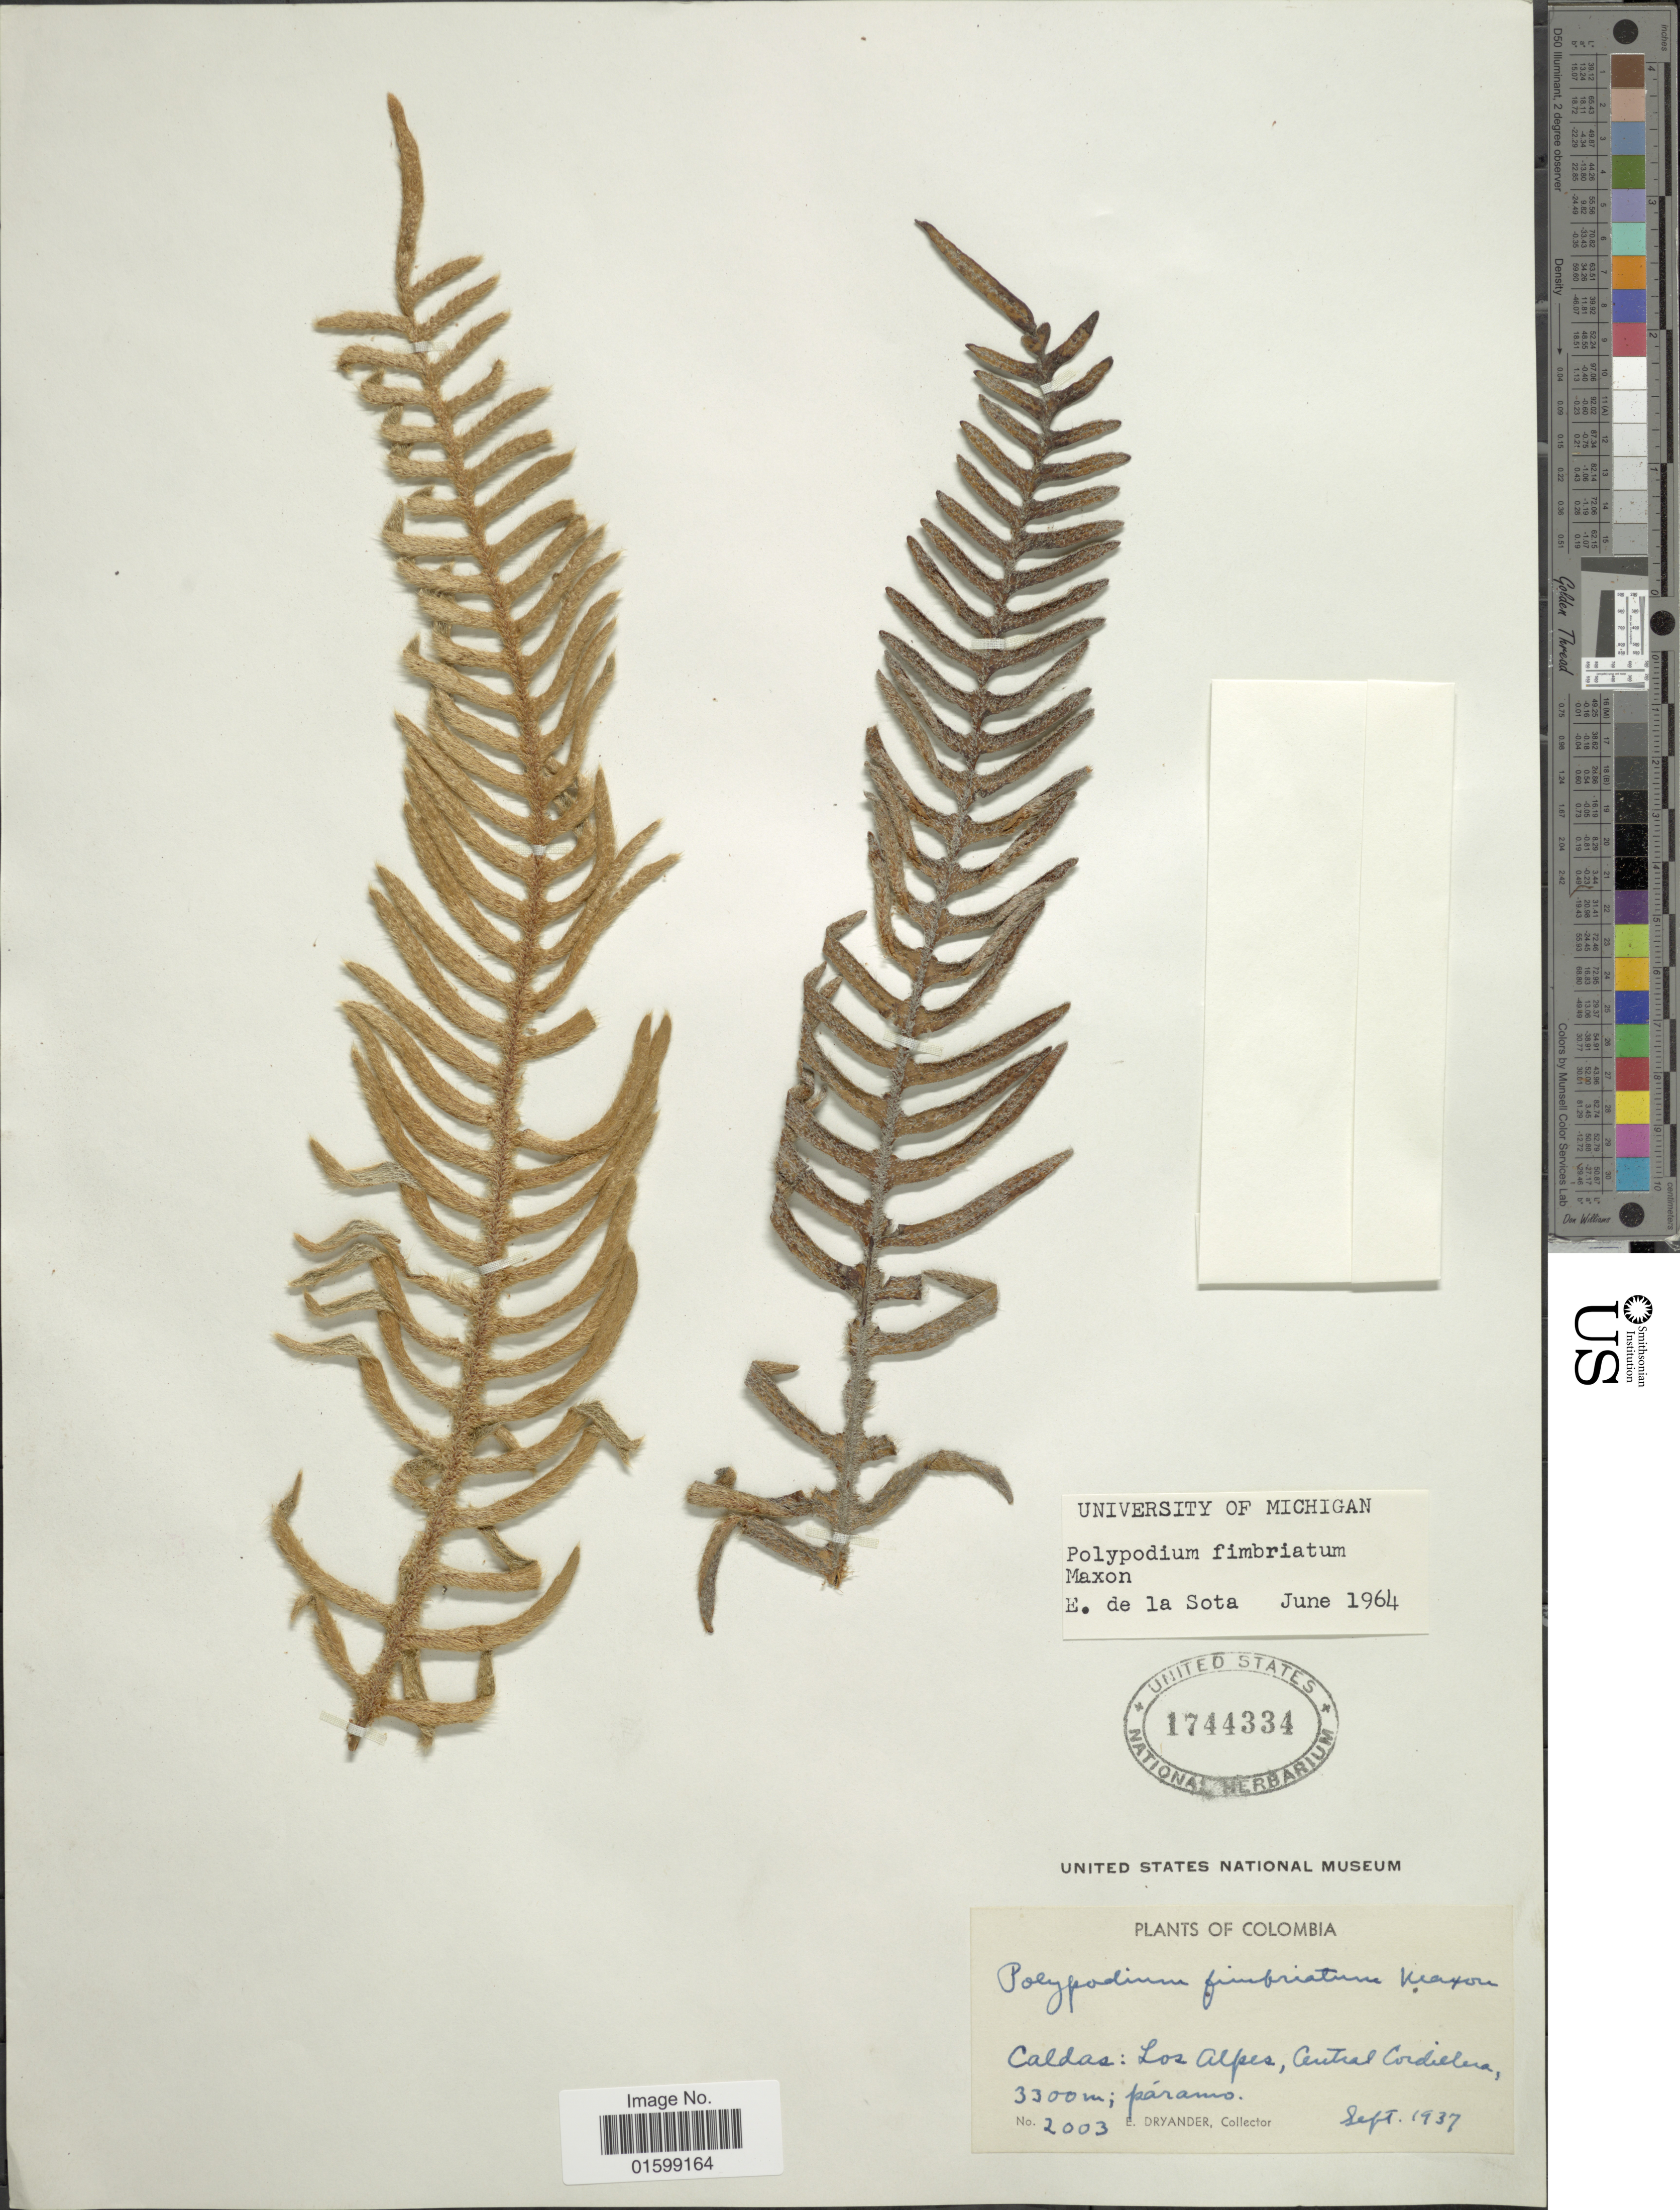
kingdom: Plantae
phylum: Tracheophyta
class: Polypodiopsida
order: Polypodiales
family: Polypodiaceae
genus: Pleopeltis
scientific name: Pleopeltis fimbriata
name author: (Maxon) A.R. Sm.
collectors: E. Dryander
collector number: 2003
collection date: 1937-09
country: Colombia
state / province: Caldas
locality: Los Alpes, Central Cordillera, párarmo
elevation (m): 3300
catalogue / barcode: US 1744334